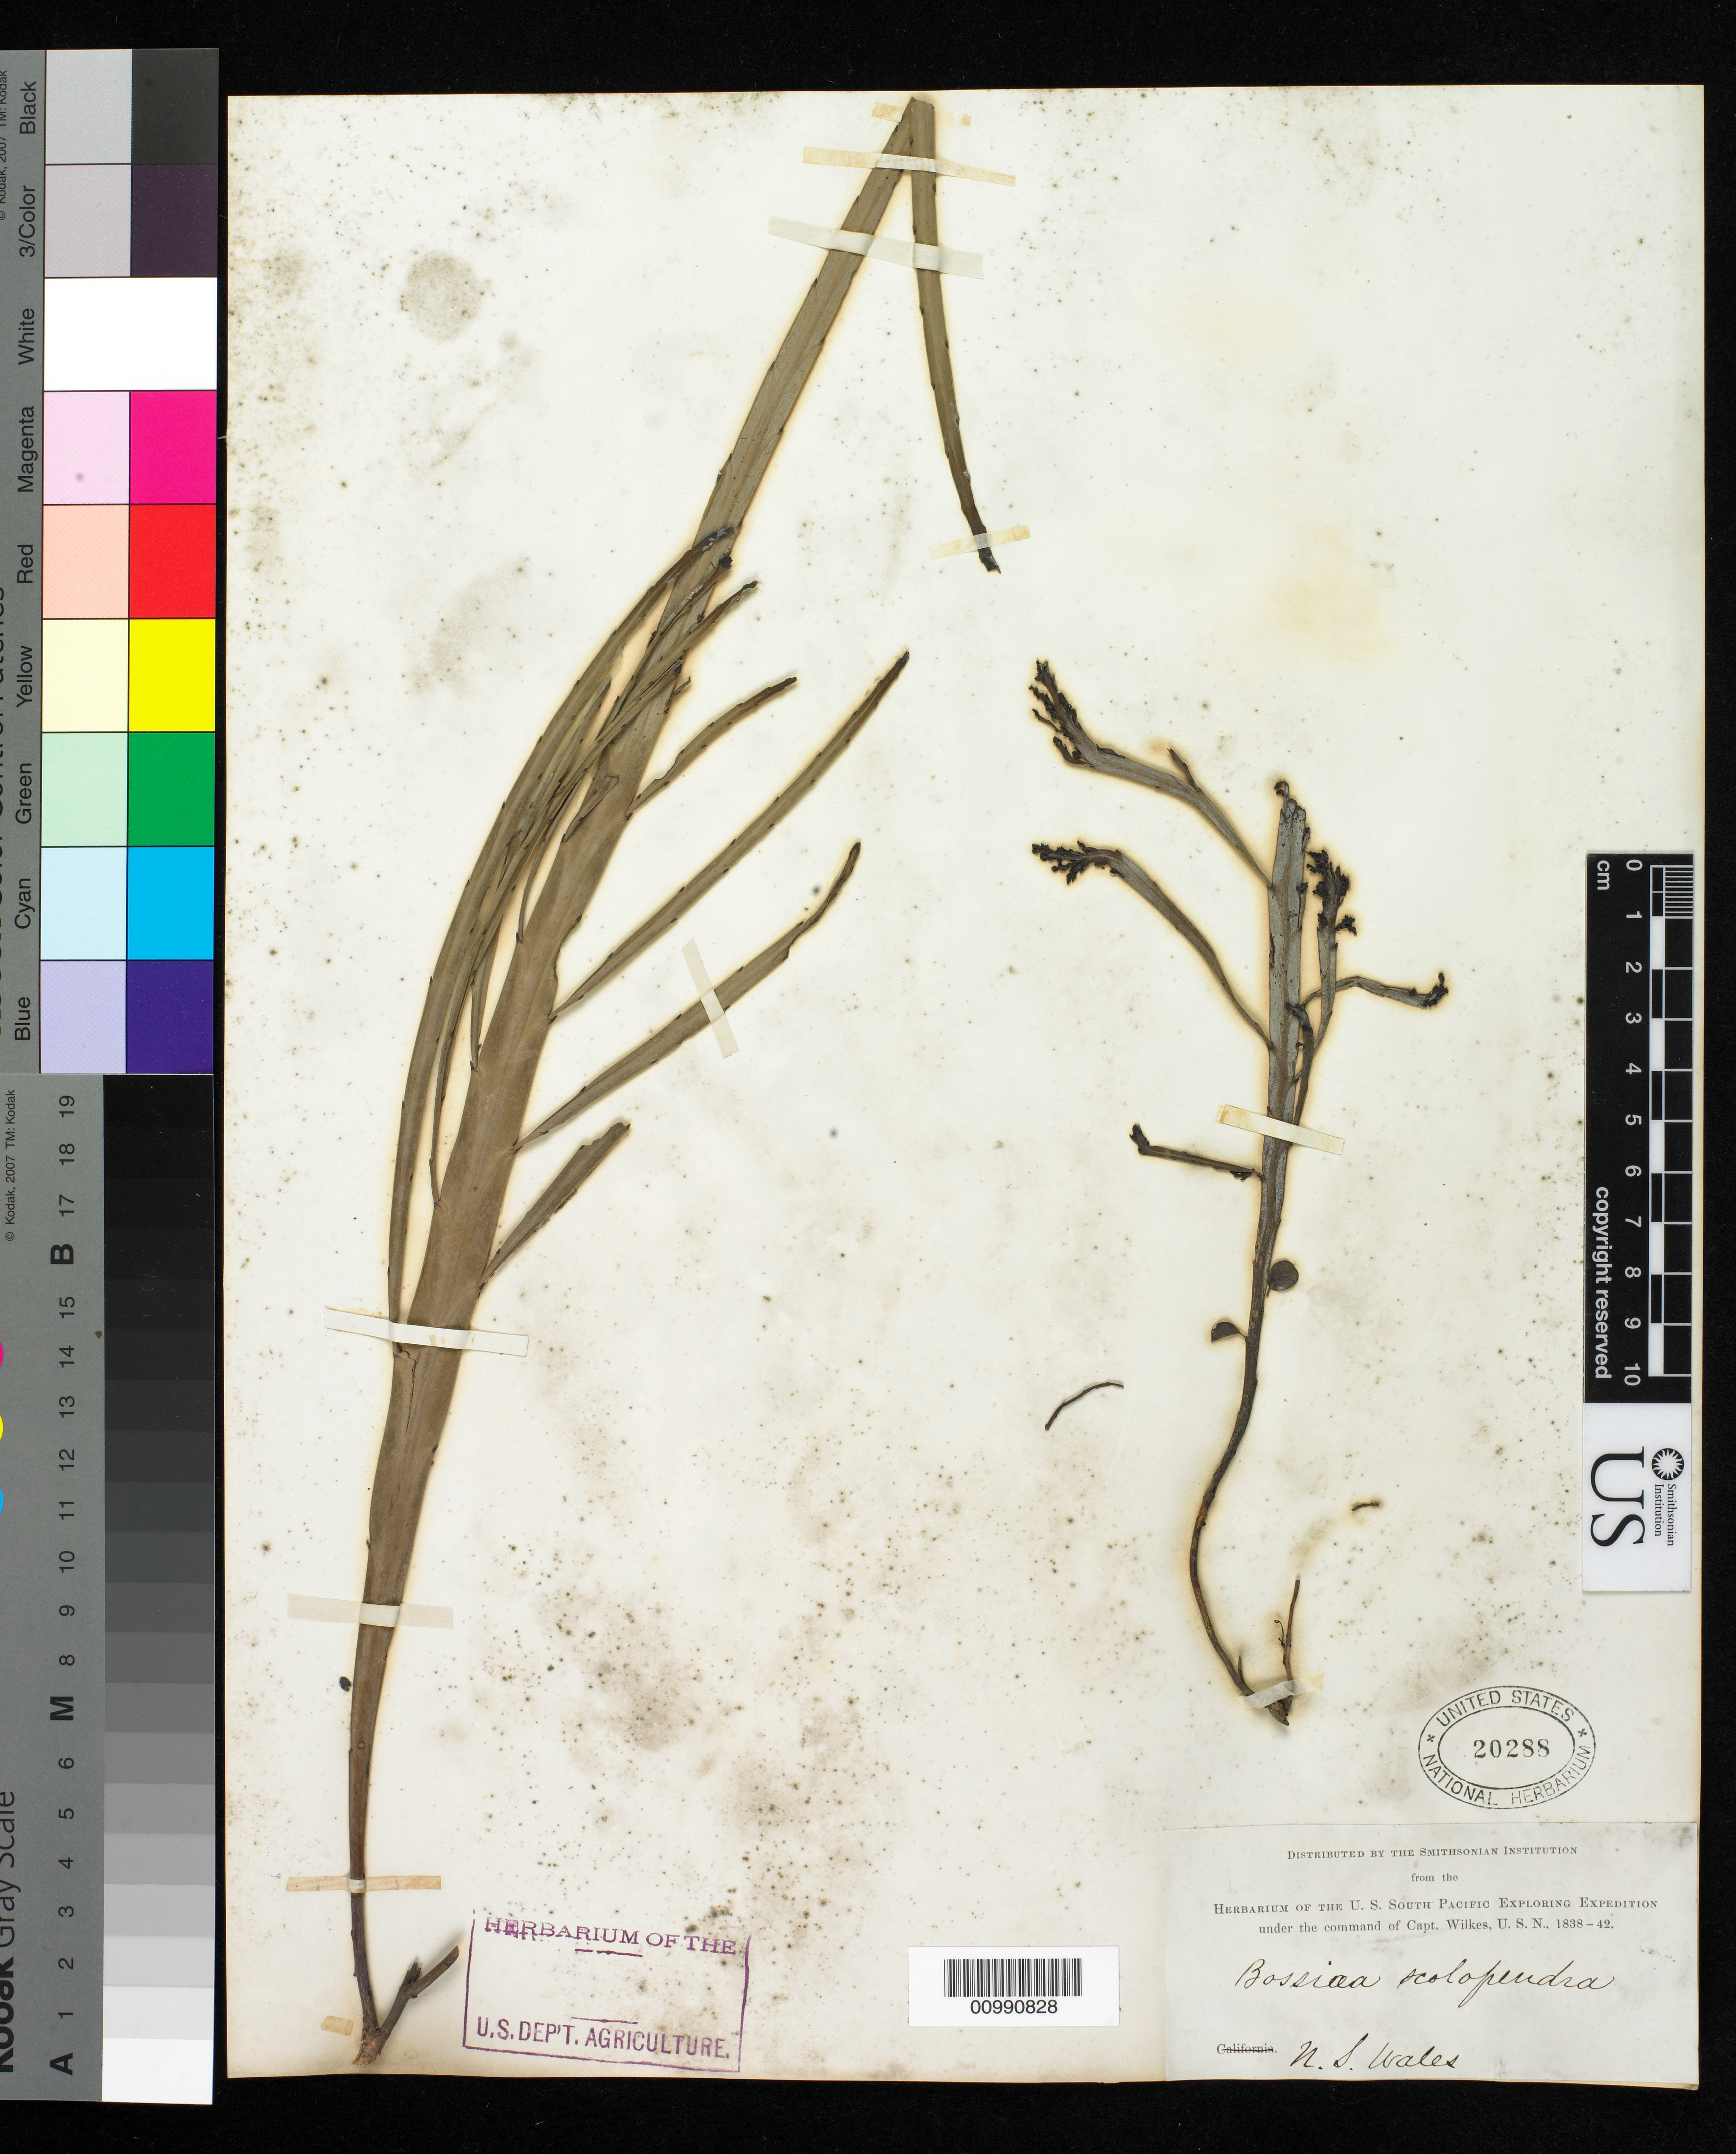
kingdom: Plantae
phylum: Tracheophyta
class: Magnoliopsida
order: Fabales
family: Fabaceae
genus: Bossiaea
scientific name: Bossiaea scolopendria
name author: Sm.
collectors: Wilkes Explor. Exped.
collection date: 1838/1842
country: Australia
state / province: New South Wales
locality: N.S.Wales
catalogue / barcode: US 20288